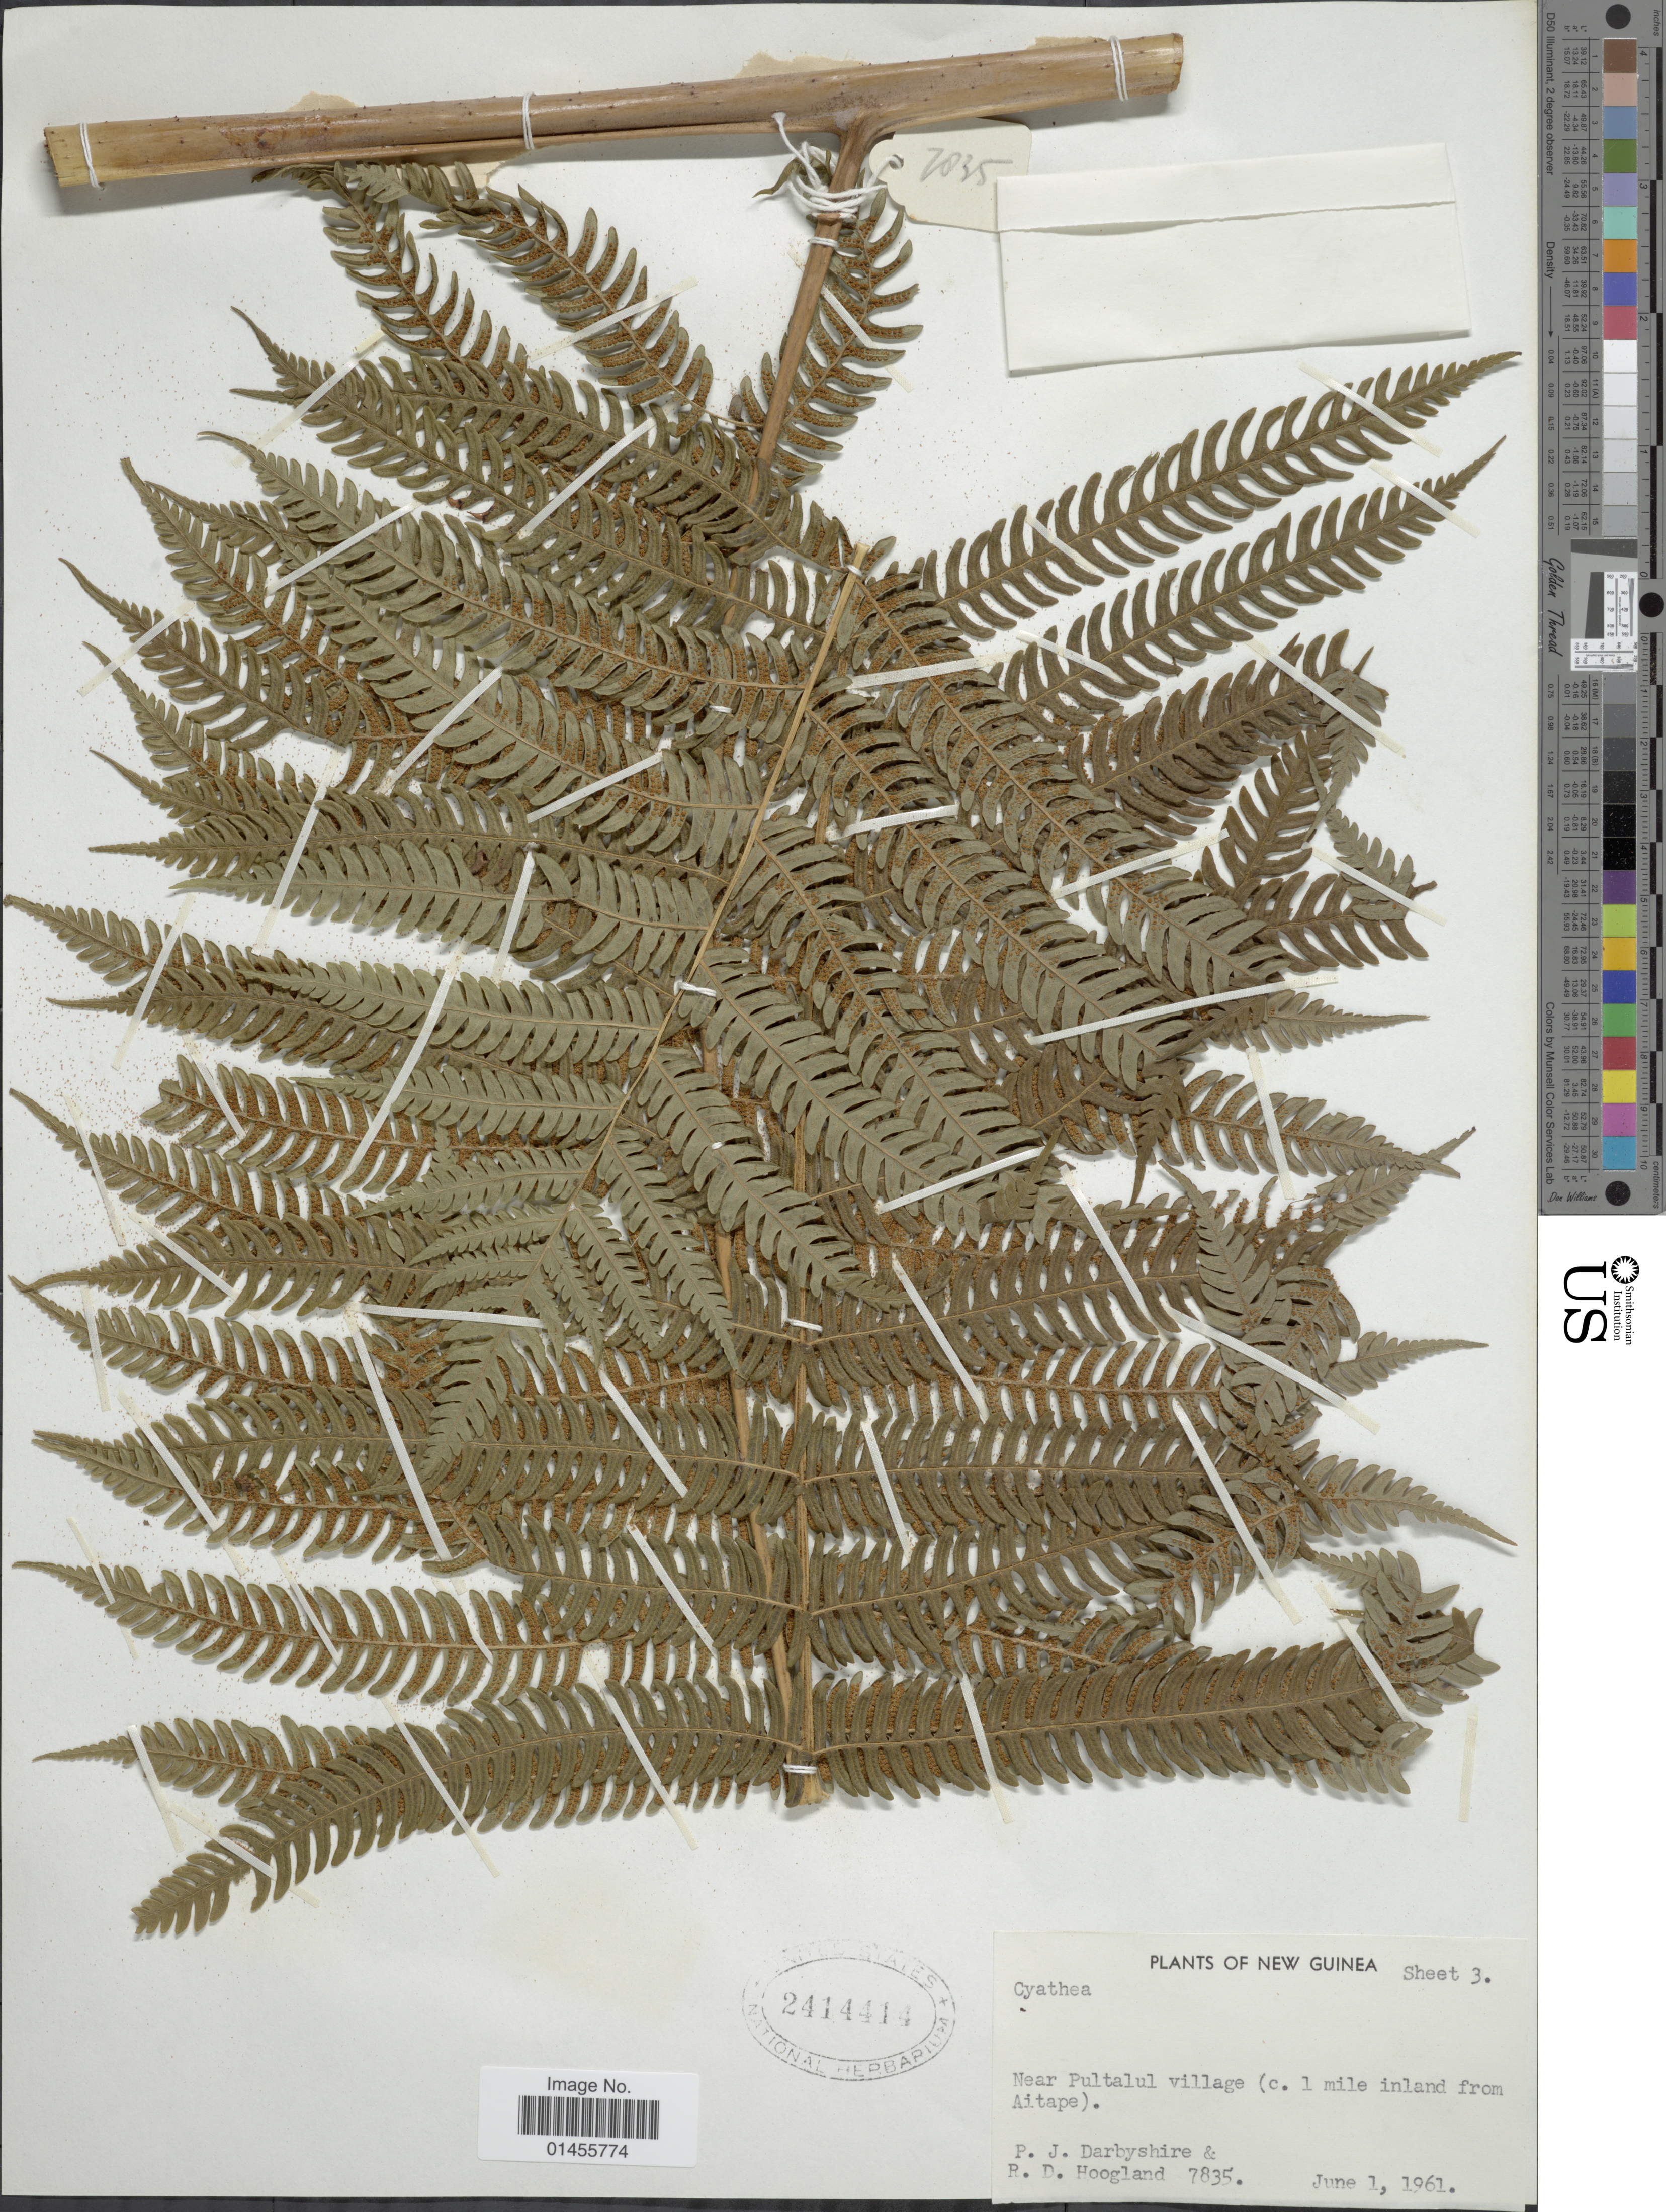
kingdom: Plantae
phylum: Tracheophyta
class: Polypodiopsida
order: Cyatheales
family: Cyatheaceae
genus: Alsophila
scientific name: Alsophila sp.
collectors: P. Darbyshire & R. D. Hoogland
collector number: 7835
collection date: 1961-06-01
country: Papua New Guinea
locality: New Guinea. Near Pultalul village (1 mile inland from Aitape)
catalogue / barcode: US 2414414